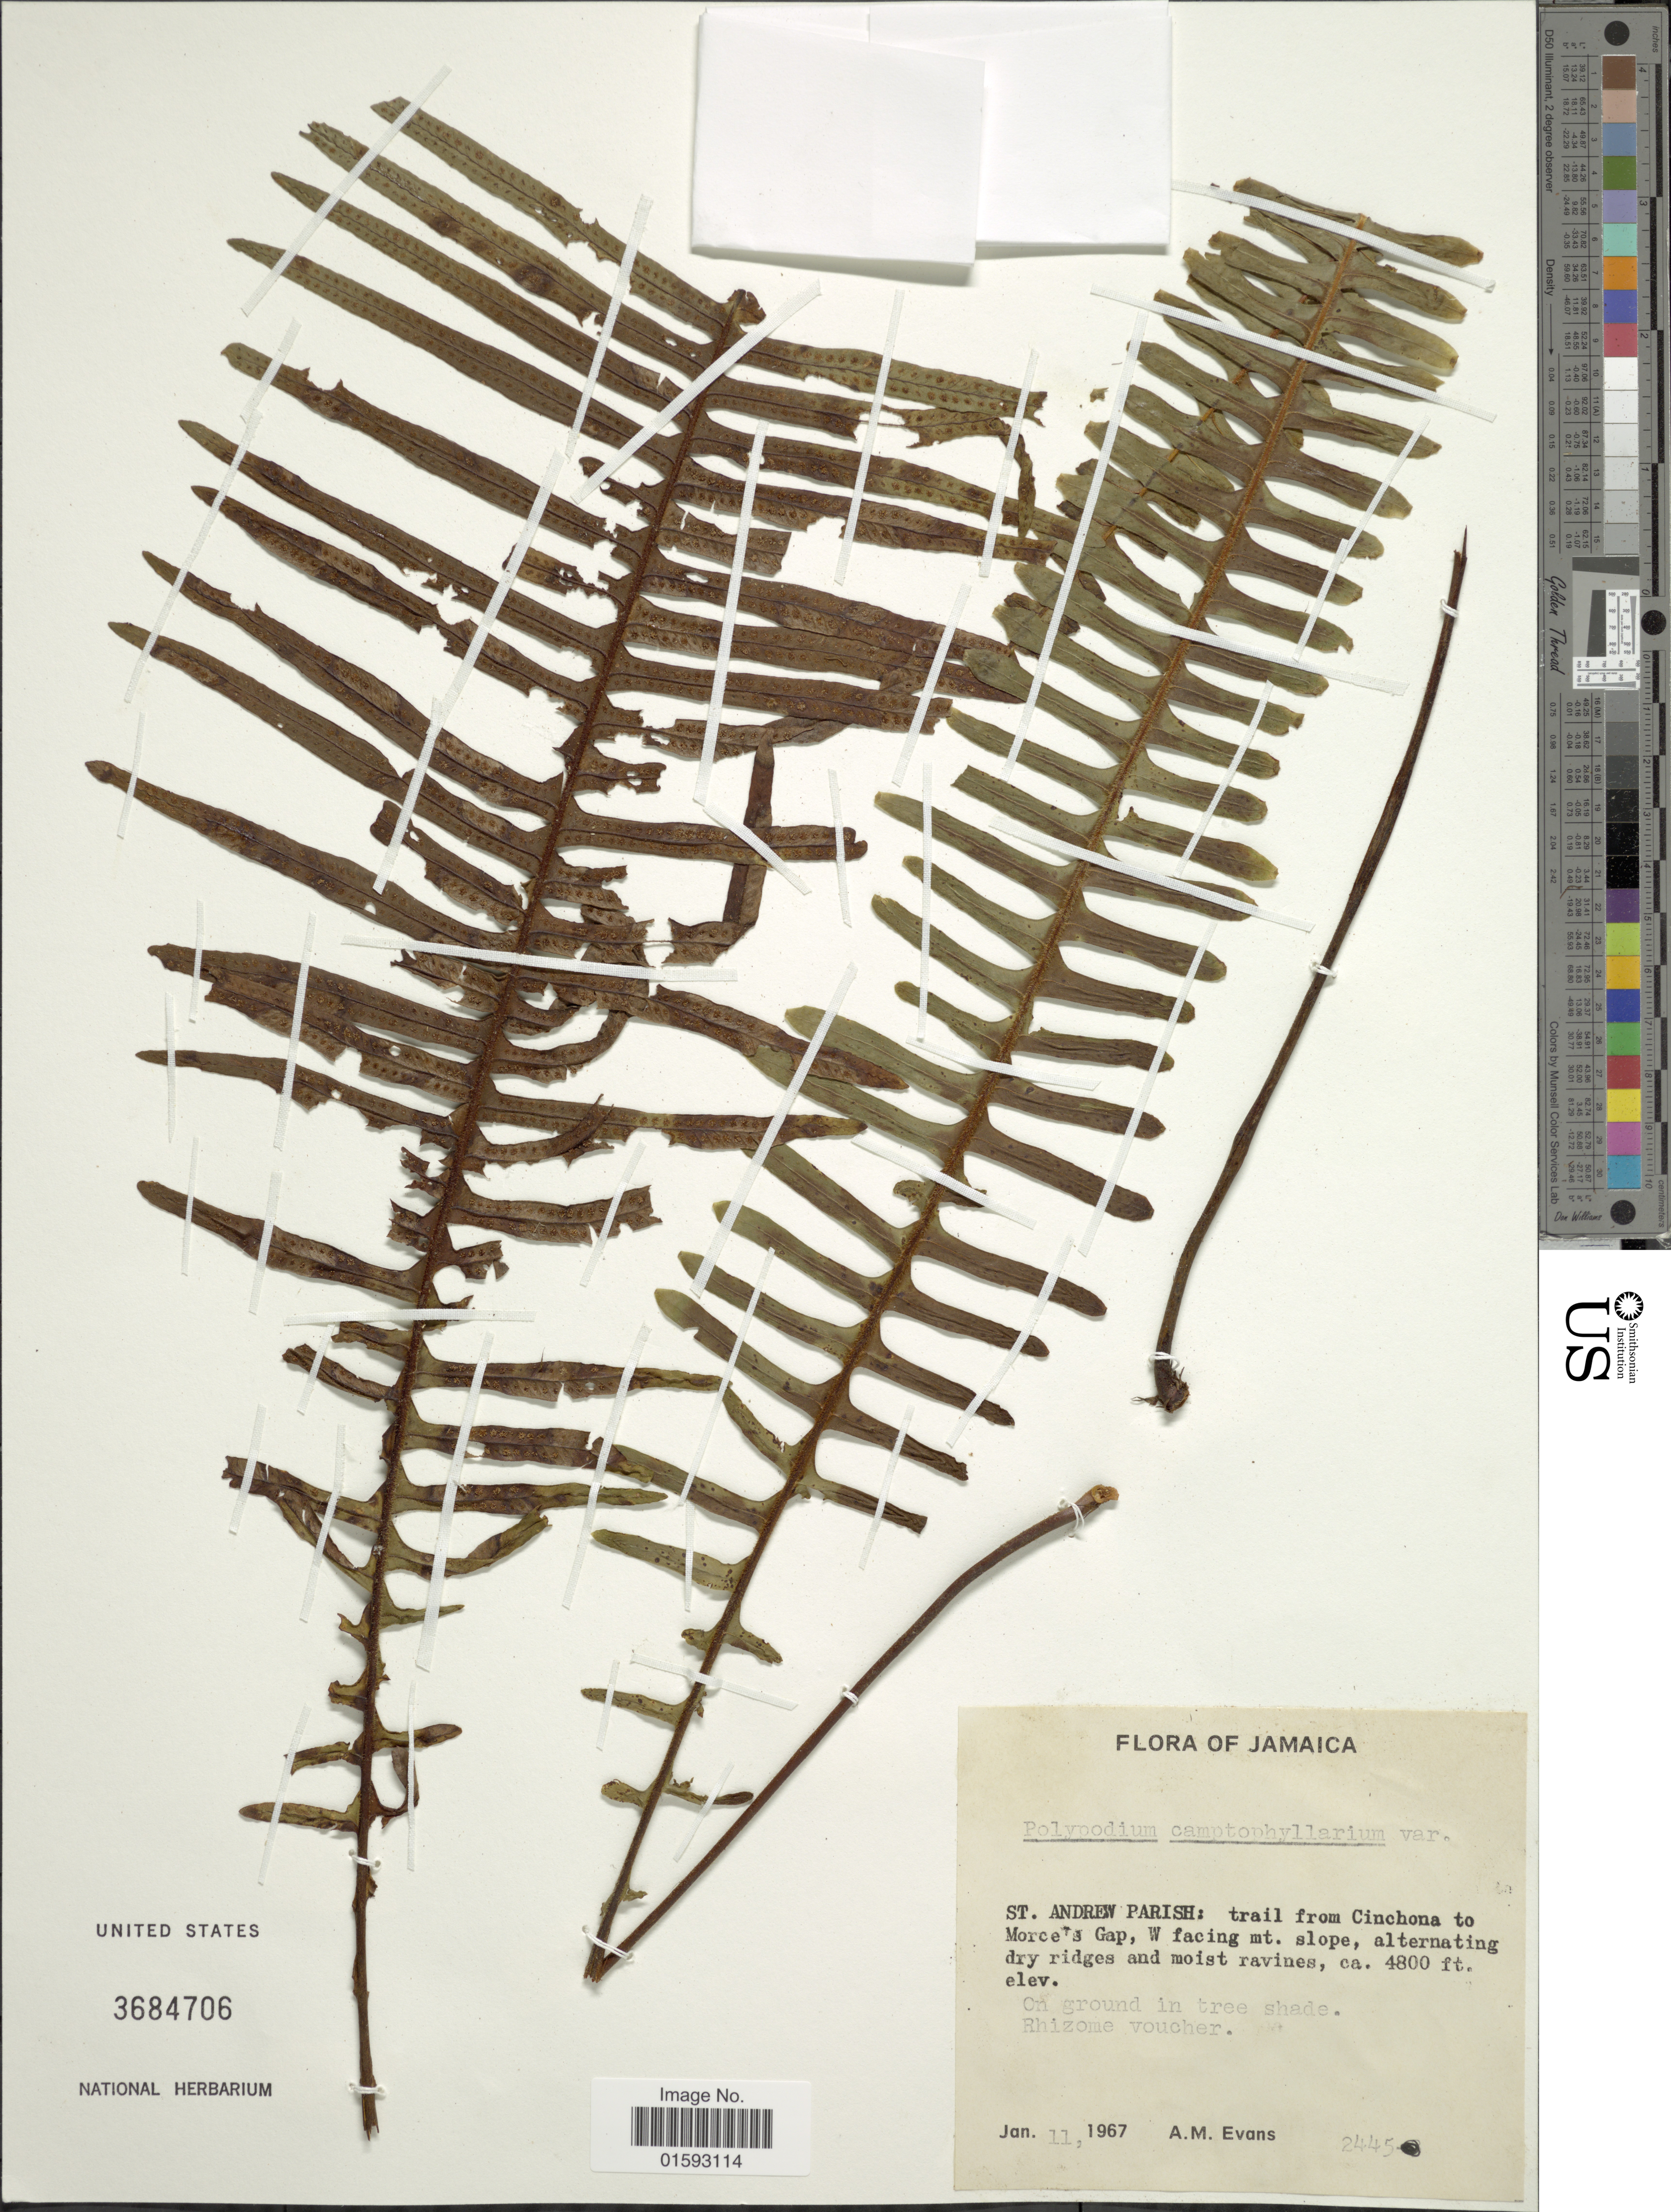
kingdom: Plantae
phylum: Tracheophyta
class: Polypodiopsida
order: Polypodiales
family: Polypodiaceae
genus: Pecluma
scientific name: Pecluma camptophyllaria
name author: (Fée) M.G. Price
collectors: A. M. Evans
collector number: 2445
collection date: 1967-01-11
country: Jamaica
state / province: Saint Andrew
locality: Trail from Cinchona to Morce's Gap, W facing mt. slope, alternating dry ridges and moist ravines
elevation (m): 1463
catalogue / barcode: US 3684705